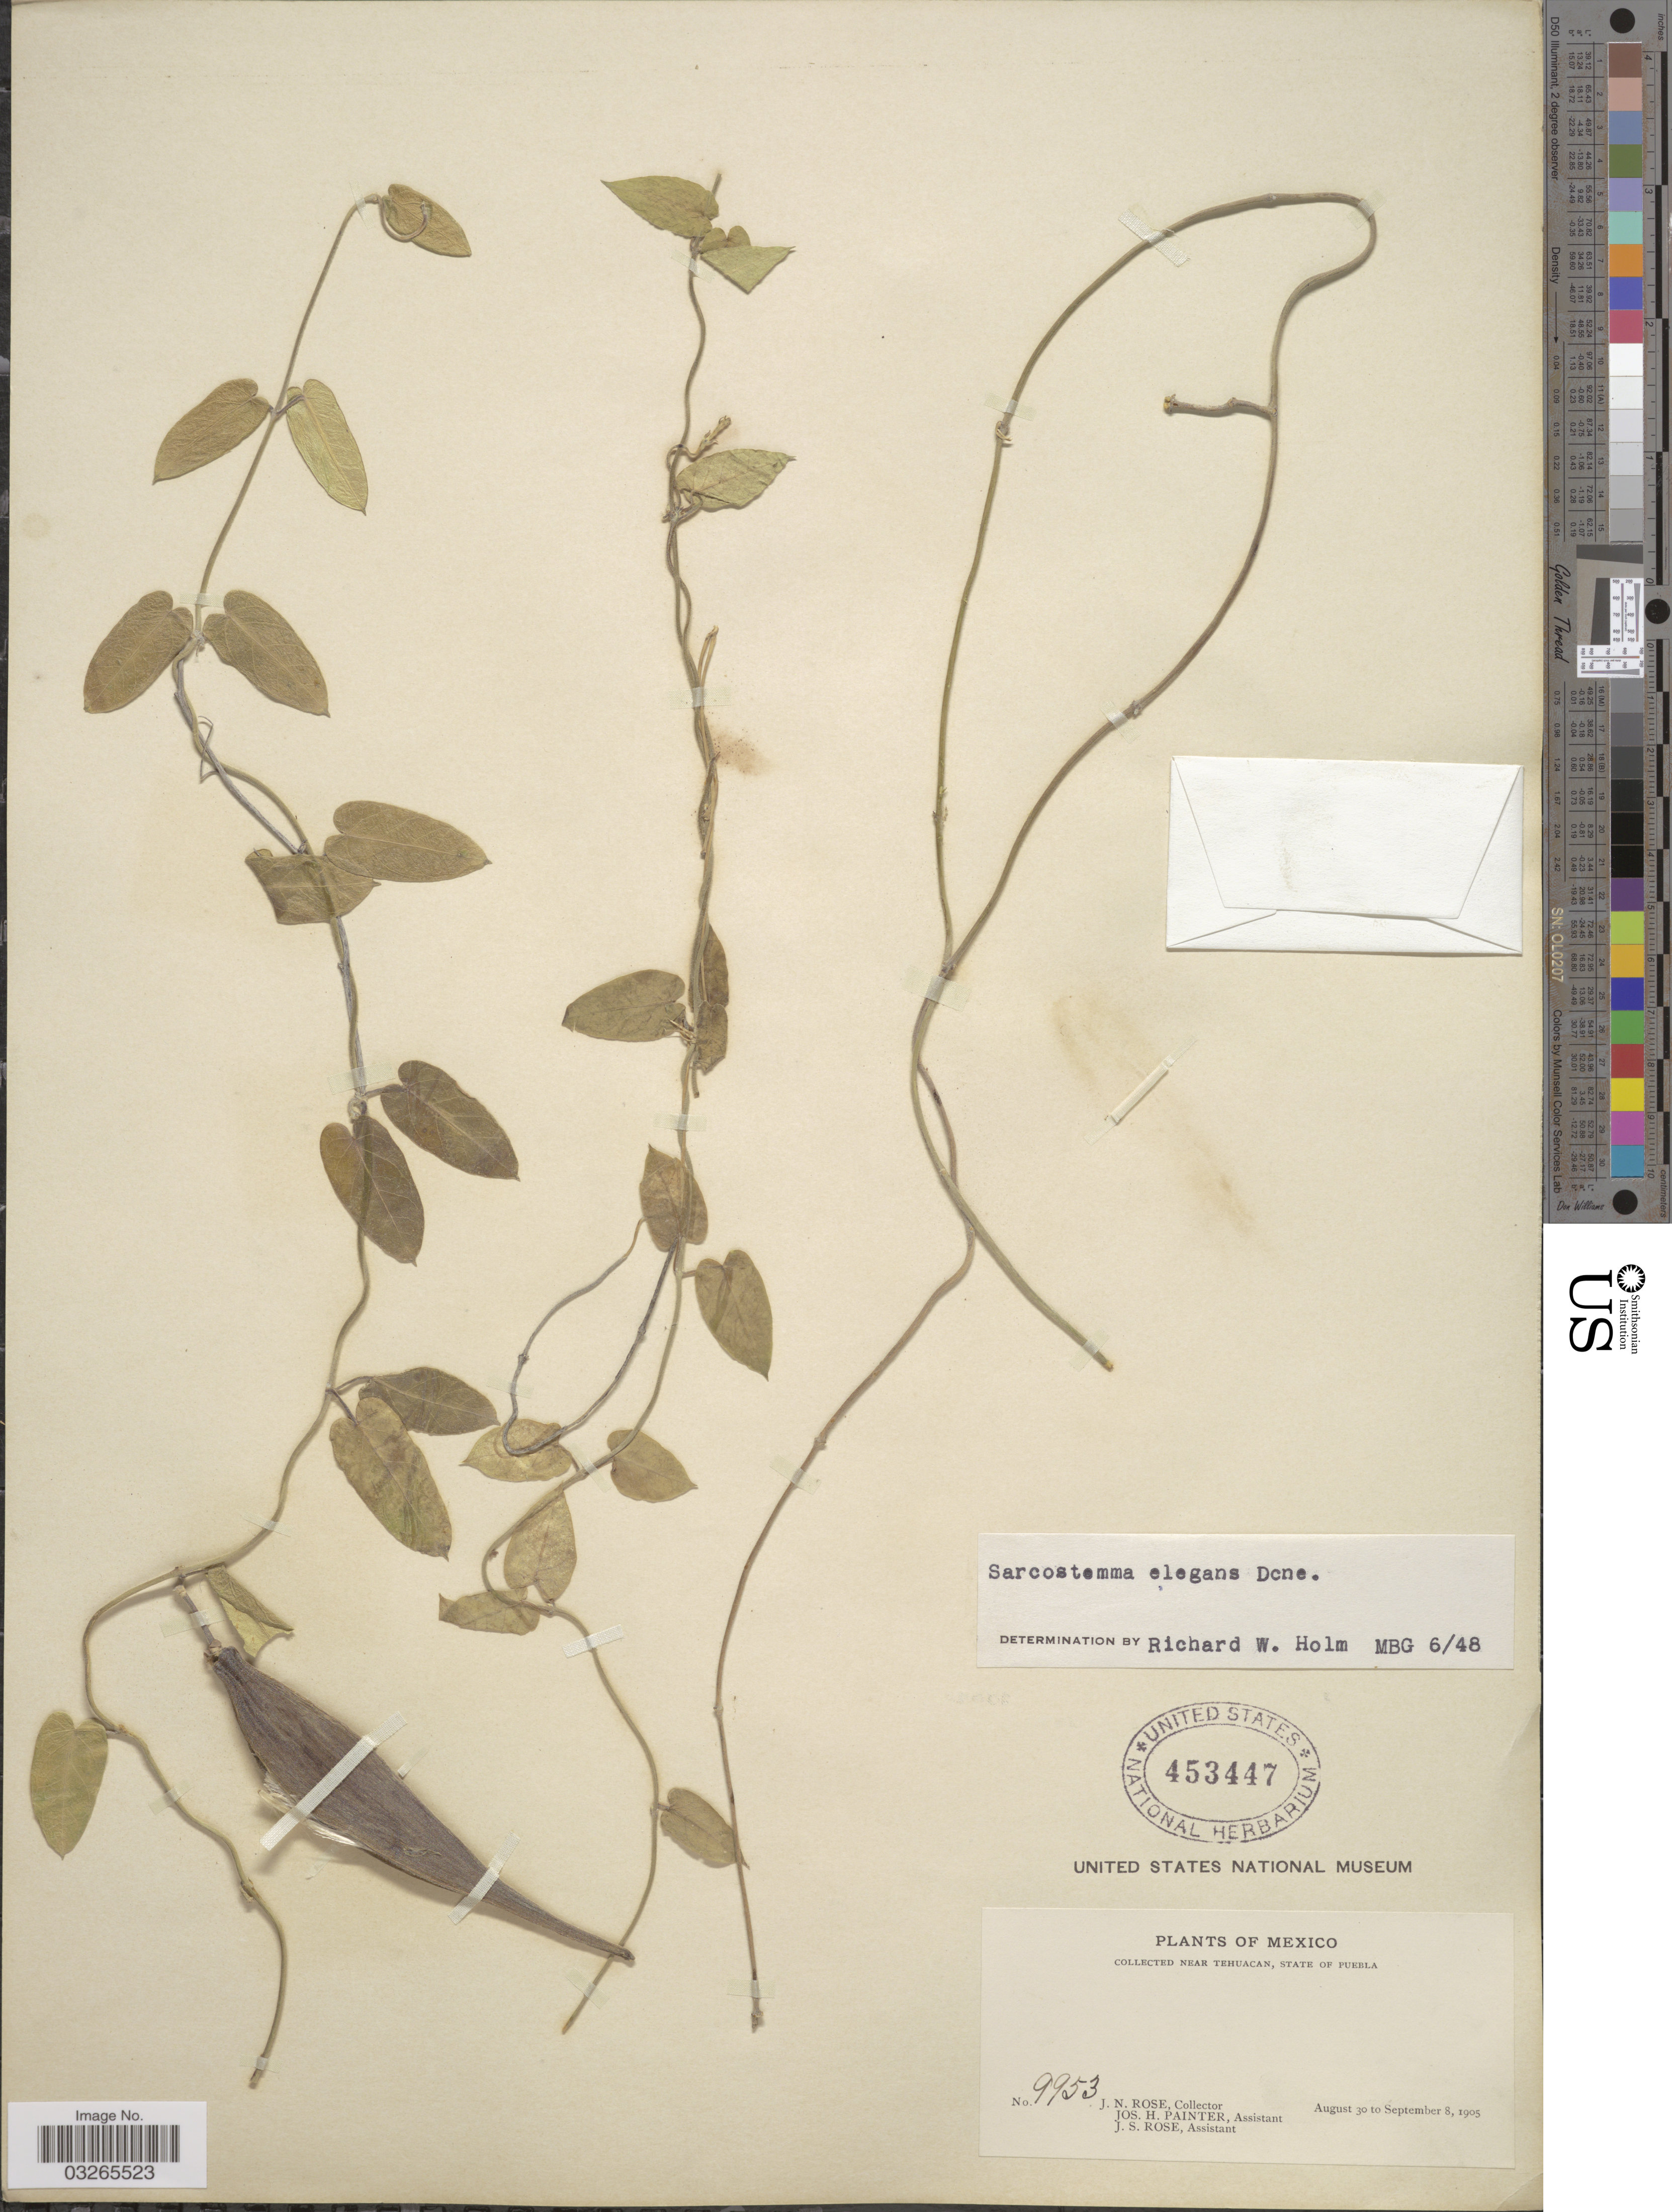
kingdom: Plantae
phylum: Tracheophyta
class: Magnoliopsida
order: Gentianales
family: Apocynaceae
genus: Sarcostemma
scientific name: Sarcostemma elegans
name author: Decne.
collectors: J. N. Rose, J. H. Painter & J. S. Rose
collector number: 9953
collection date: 1905-08-30/1905-09-08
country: Mexico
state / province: Puebla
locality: Near Tehuacan, State of Puebla.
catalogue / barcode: US 453447